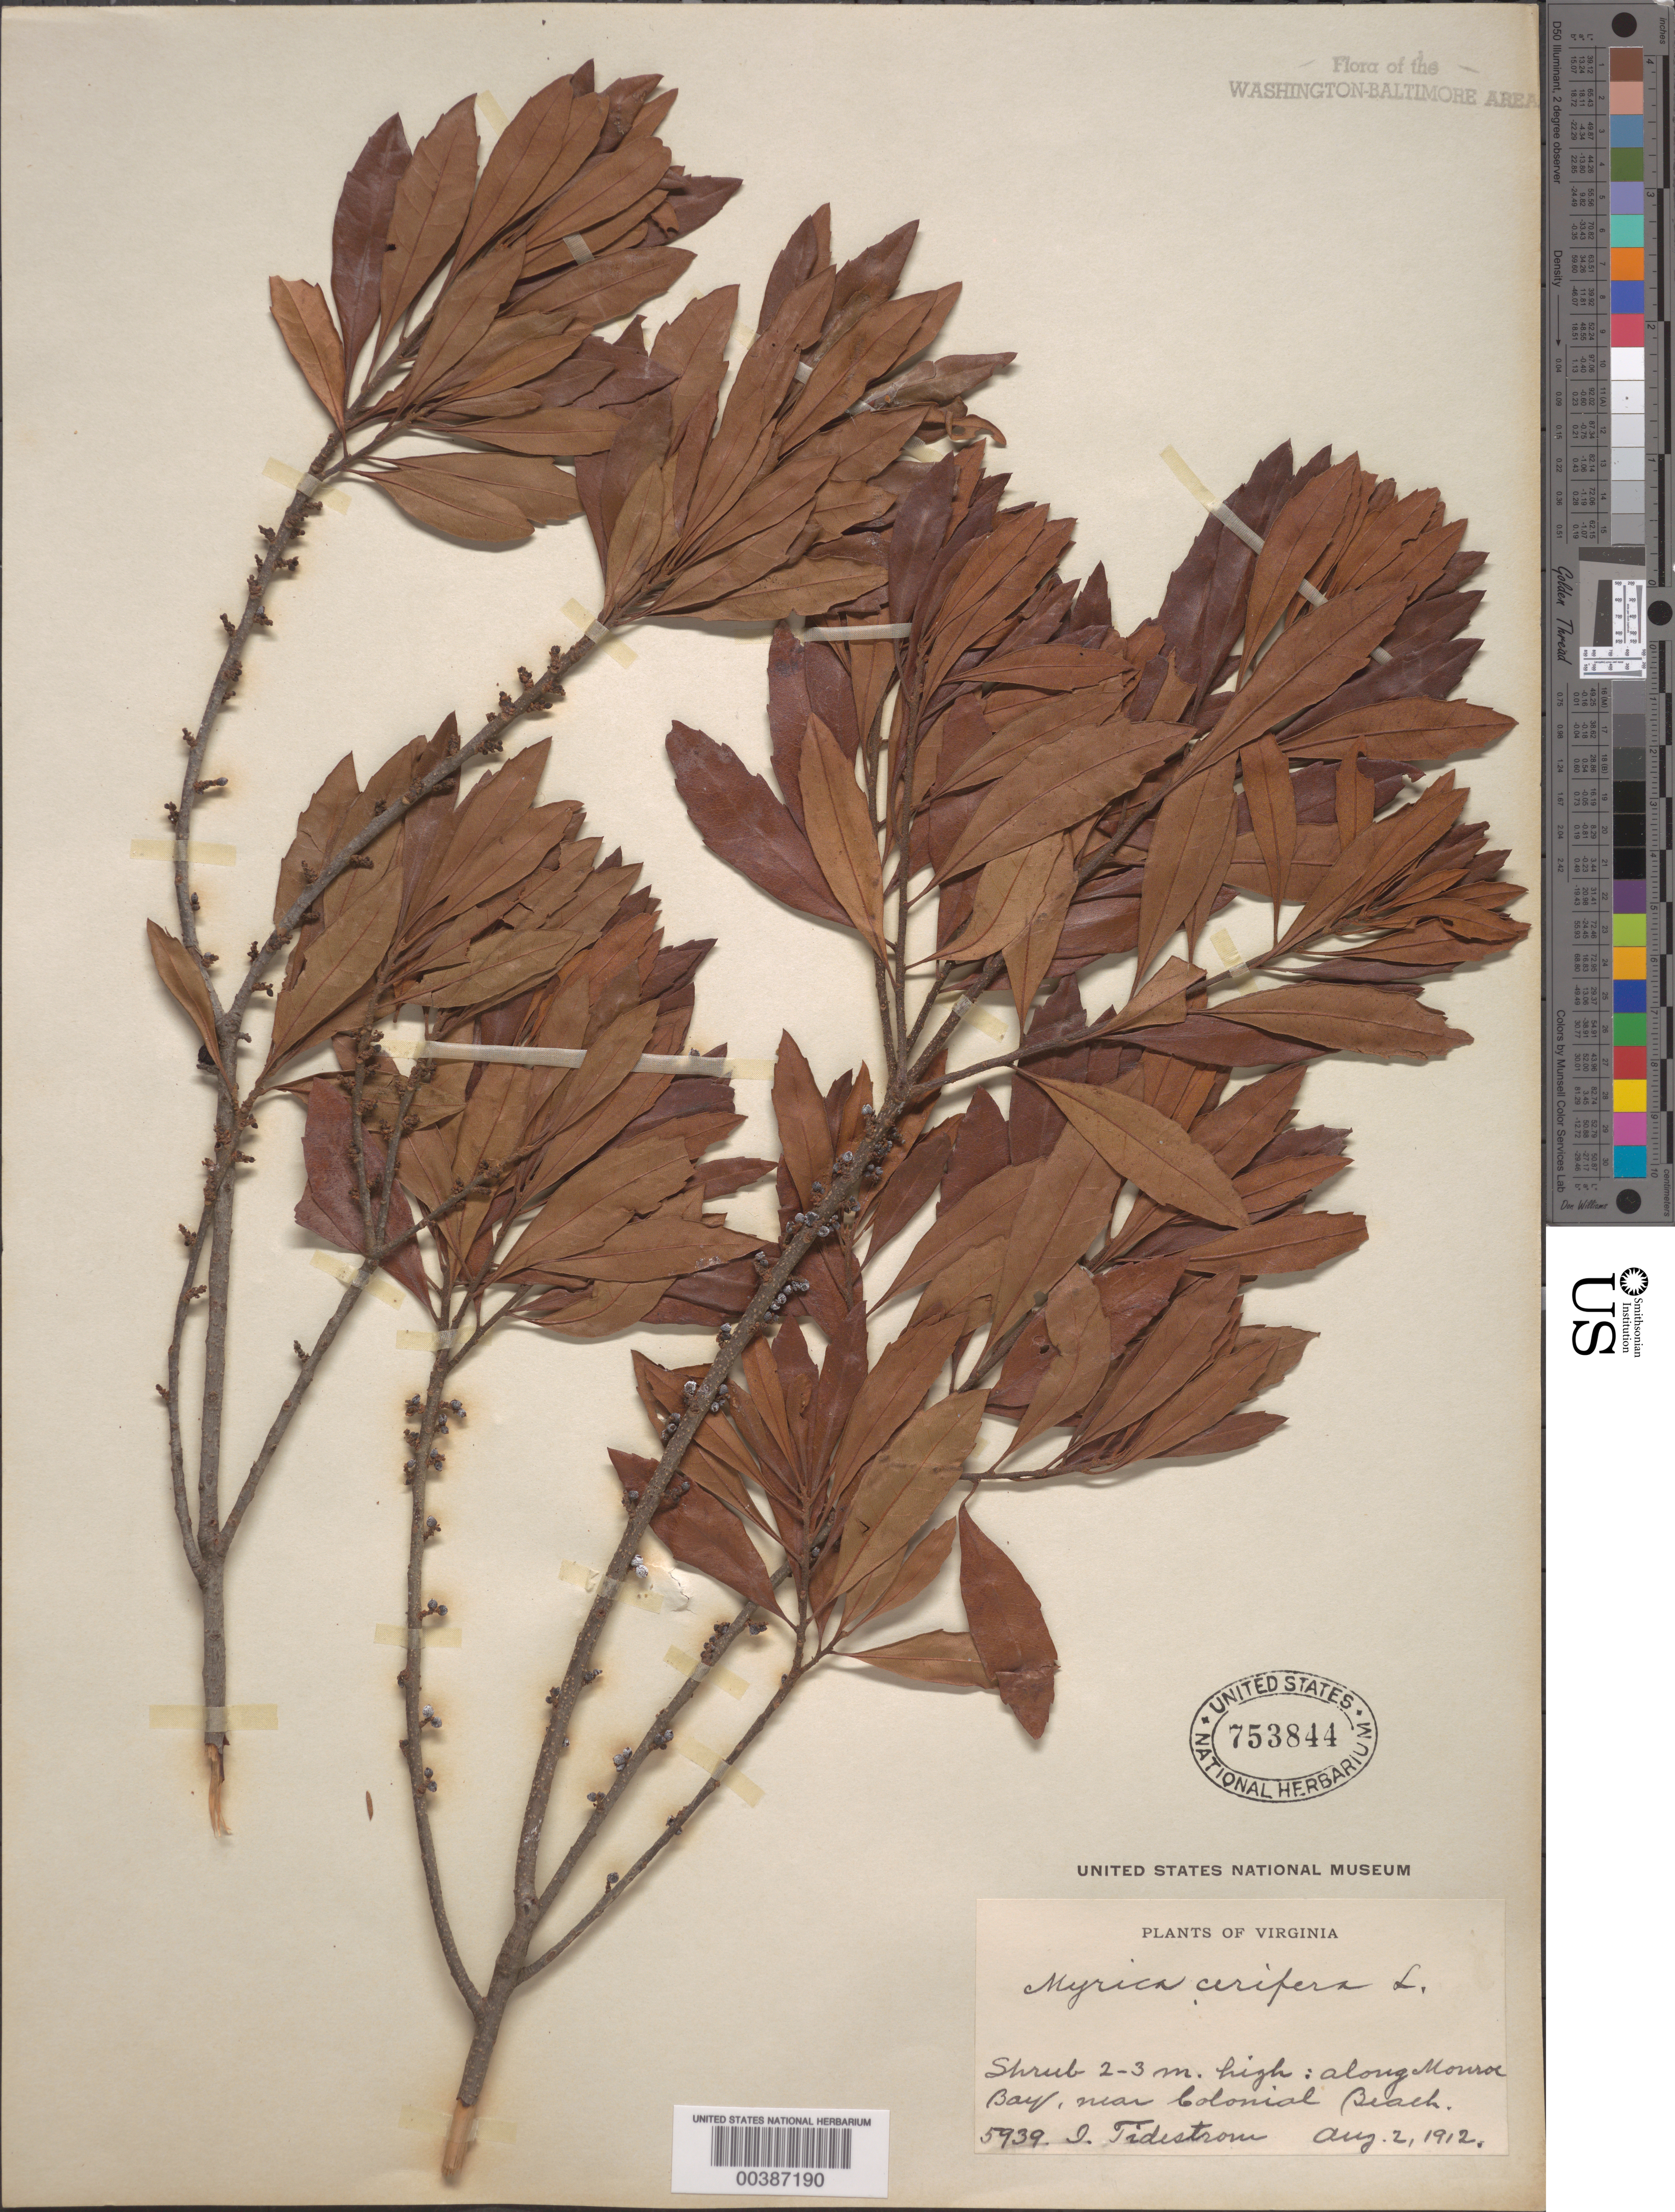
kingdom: Plantae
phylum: Tracheophyta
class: Magnoliopsida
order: Fagales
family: Myricaceae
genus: Morella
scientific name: Morella cerifera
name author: (L.) Small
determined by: Strong, Mark T., (BOT), Smithsonian Institution - National Museum of Natural History (UNITED STATES)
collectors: I. F. Tidestrom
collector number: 5939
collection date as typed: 02 Aug 1912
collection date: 1912-08-02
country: United States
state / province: Virginia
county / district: Westmoreland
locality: Monroe Bay, Colonial Beach vicinity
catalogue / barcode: US 753844